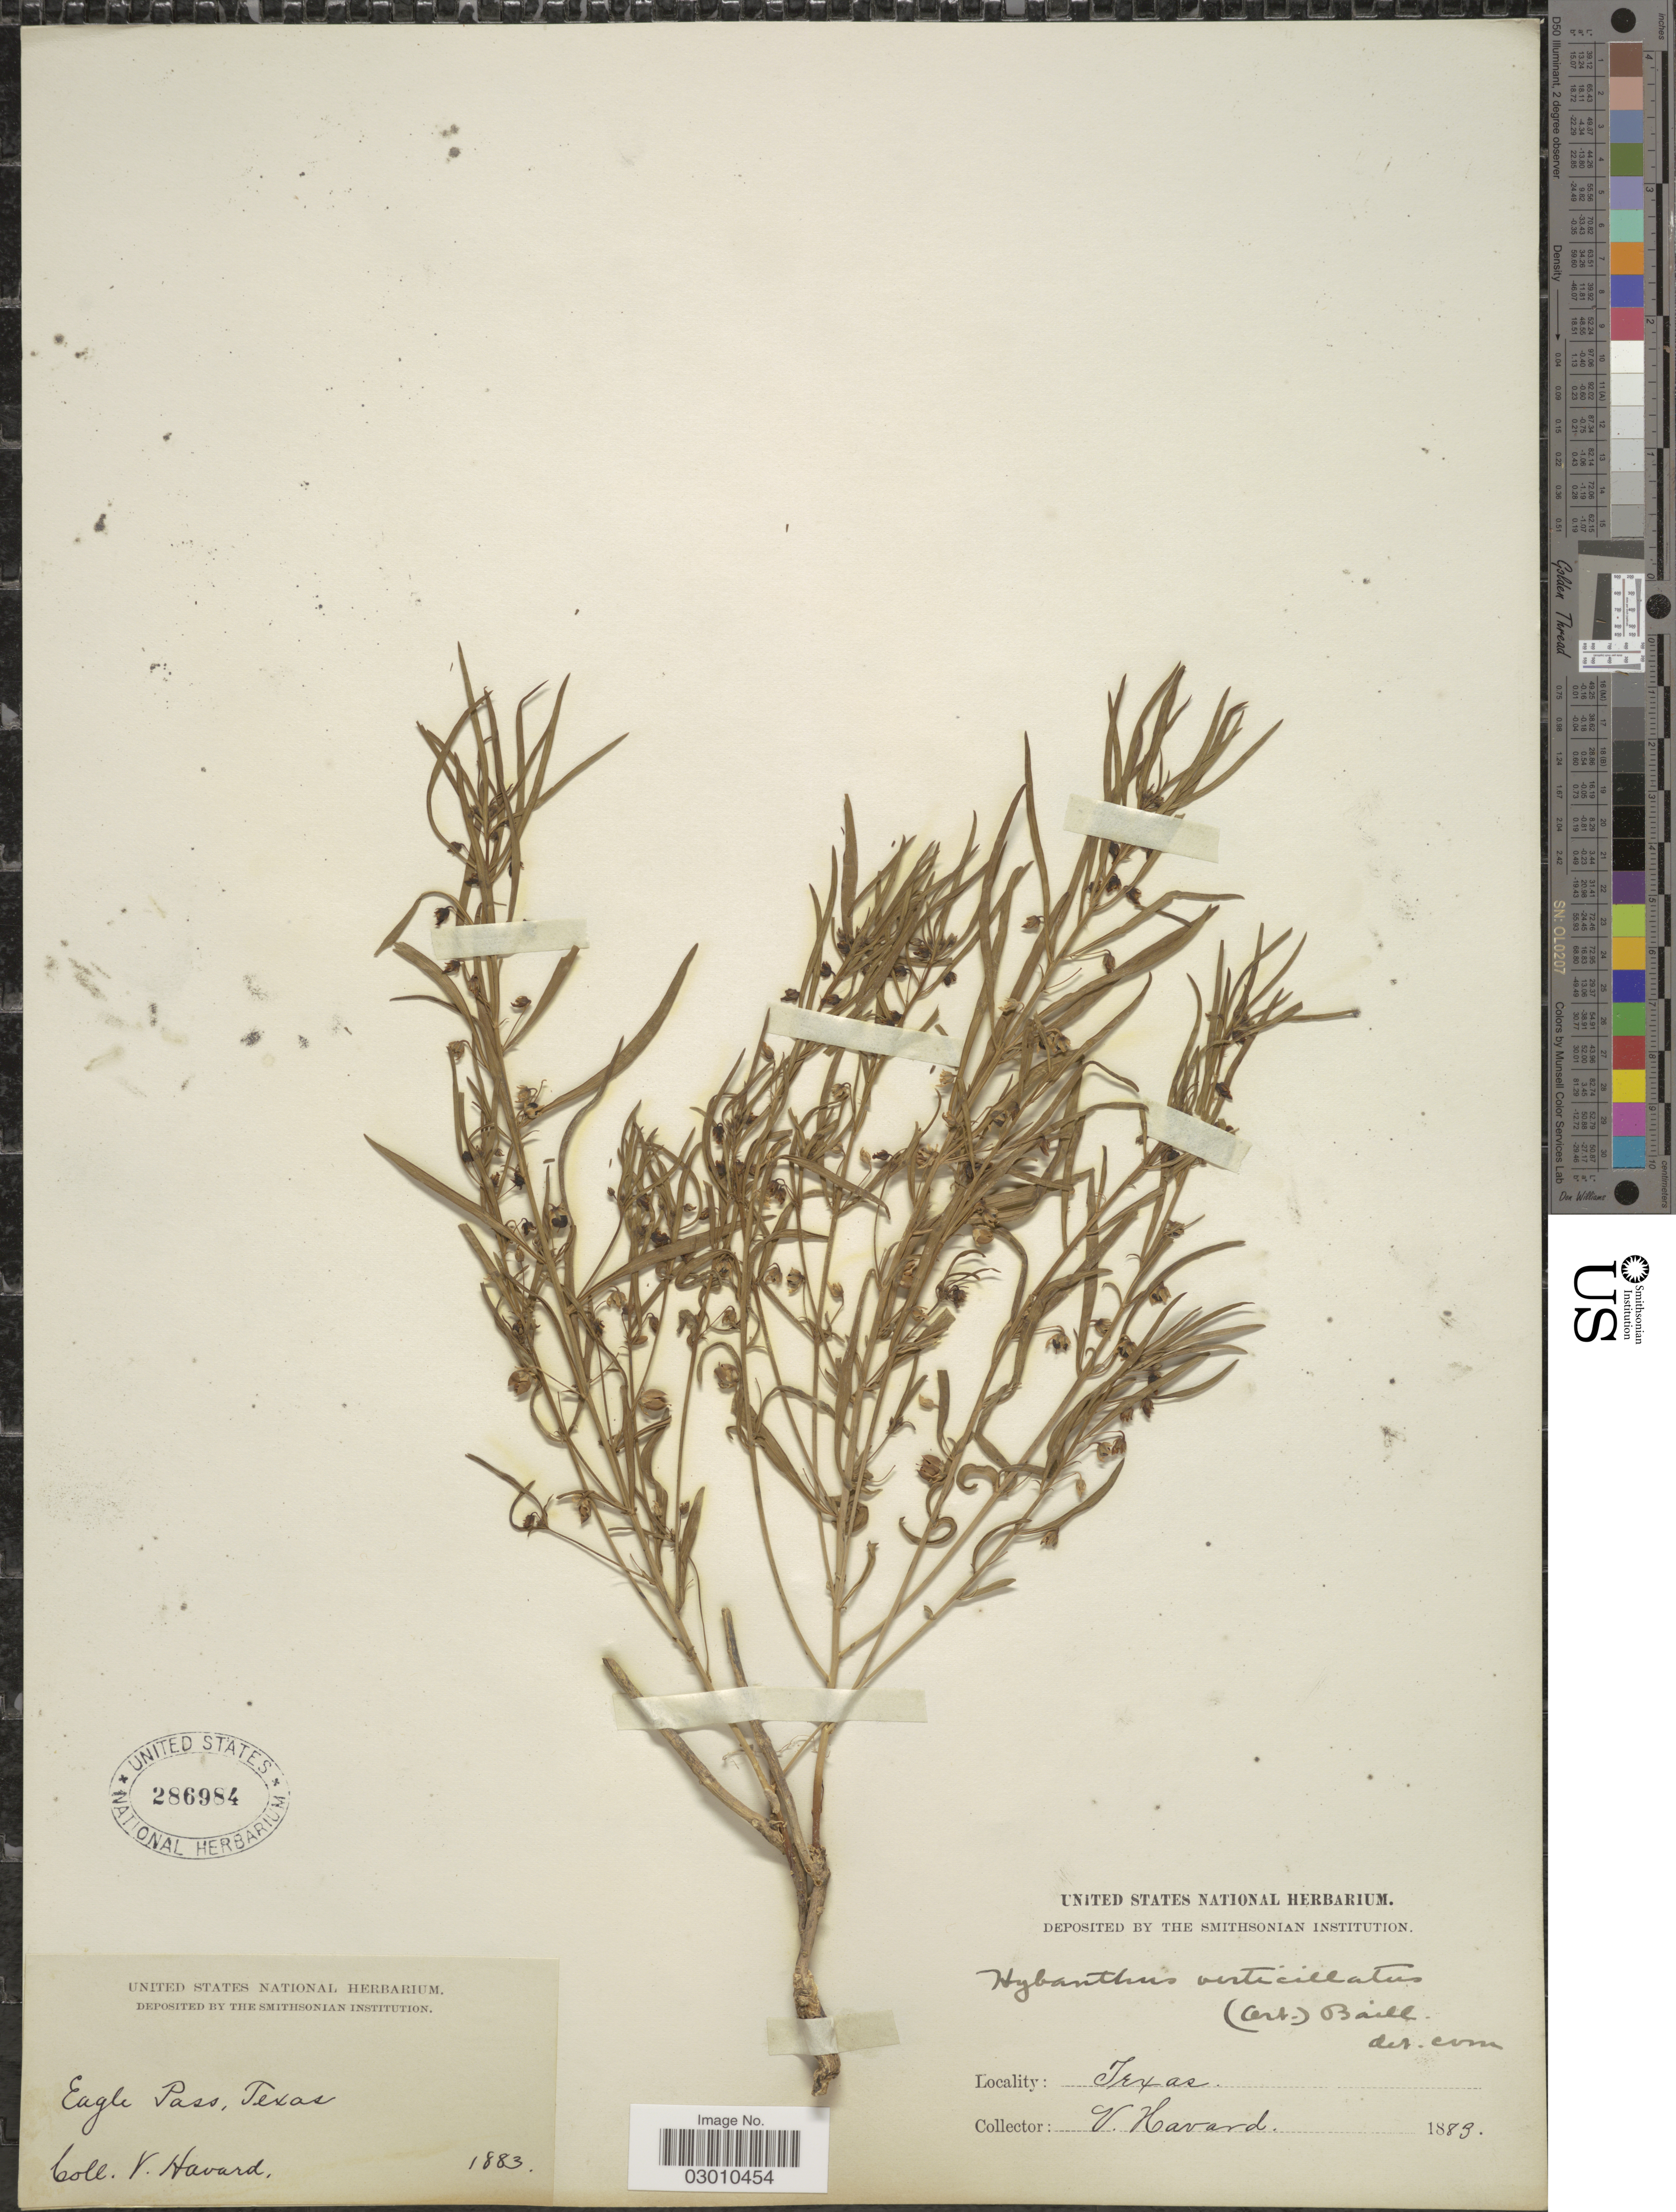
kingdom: Plantae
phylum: Tracheophyta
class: Magnoliopsida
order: Malpighiales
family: Violaceae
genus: Pombalia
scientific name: Pombalia verticillata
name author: (Ortega) Paula-Souza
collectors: V. Havard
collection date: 1883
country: United States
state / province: Texas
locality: Eagle Pass.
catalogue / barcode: US 286984